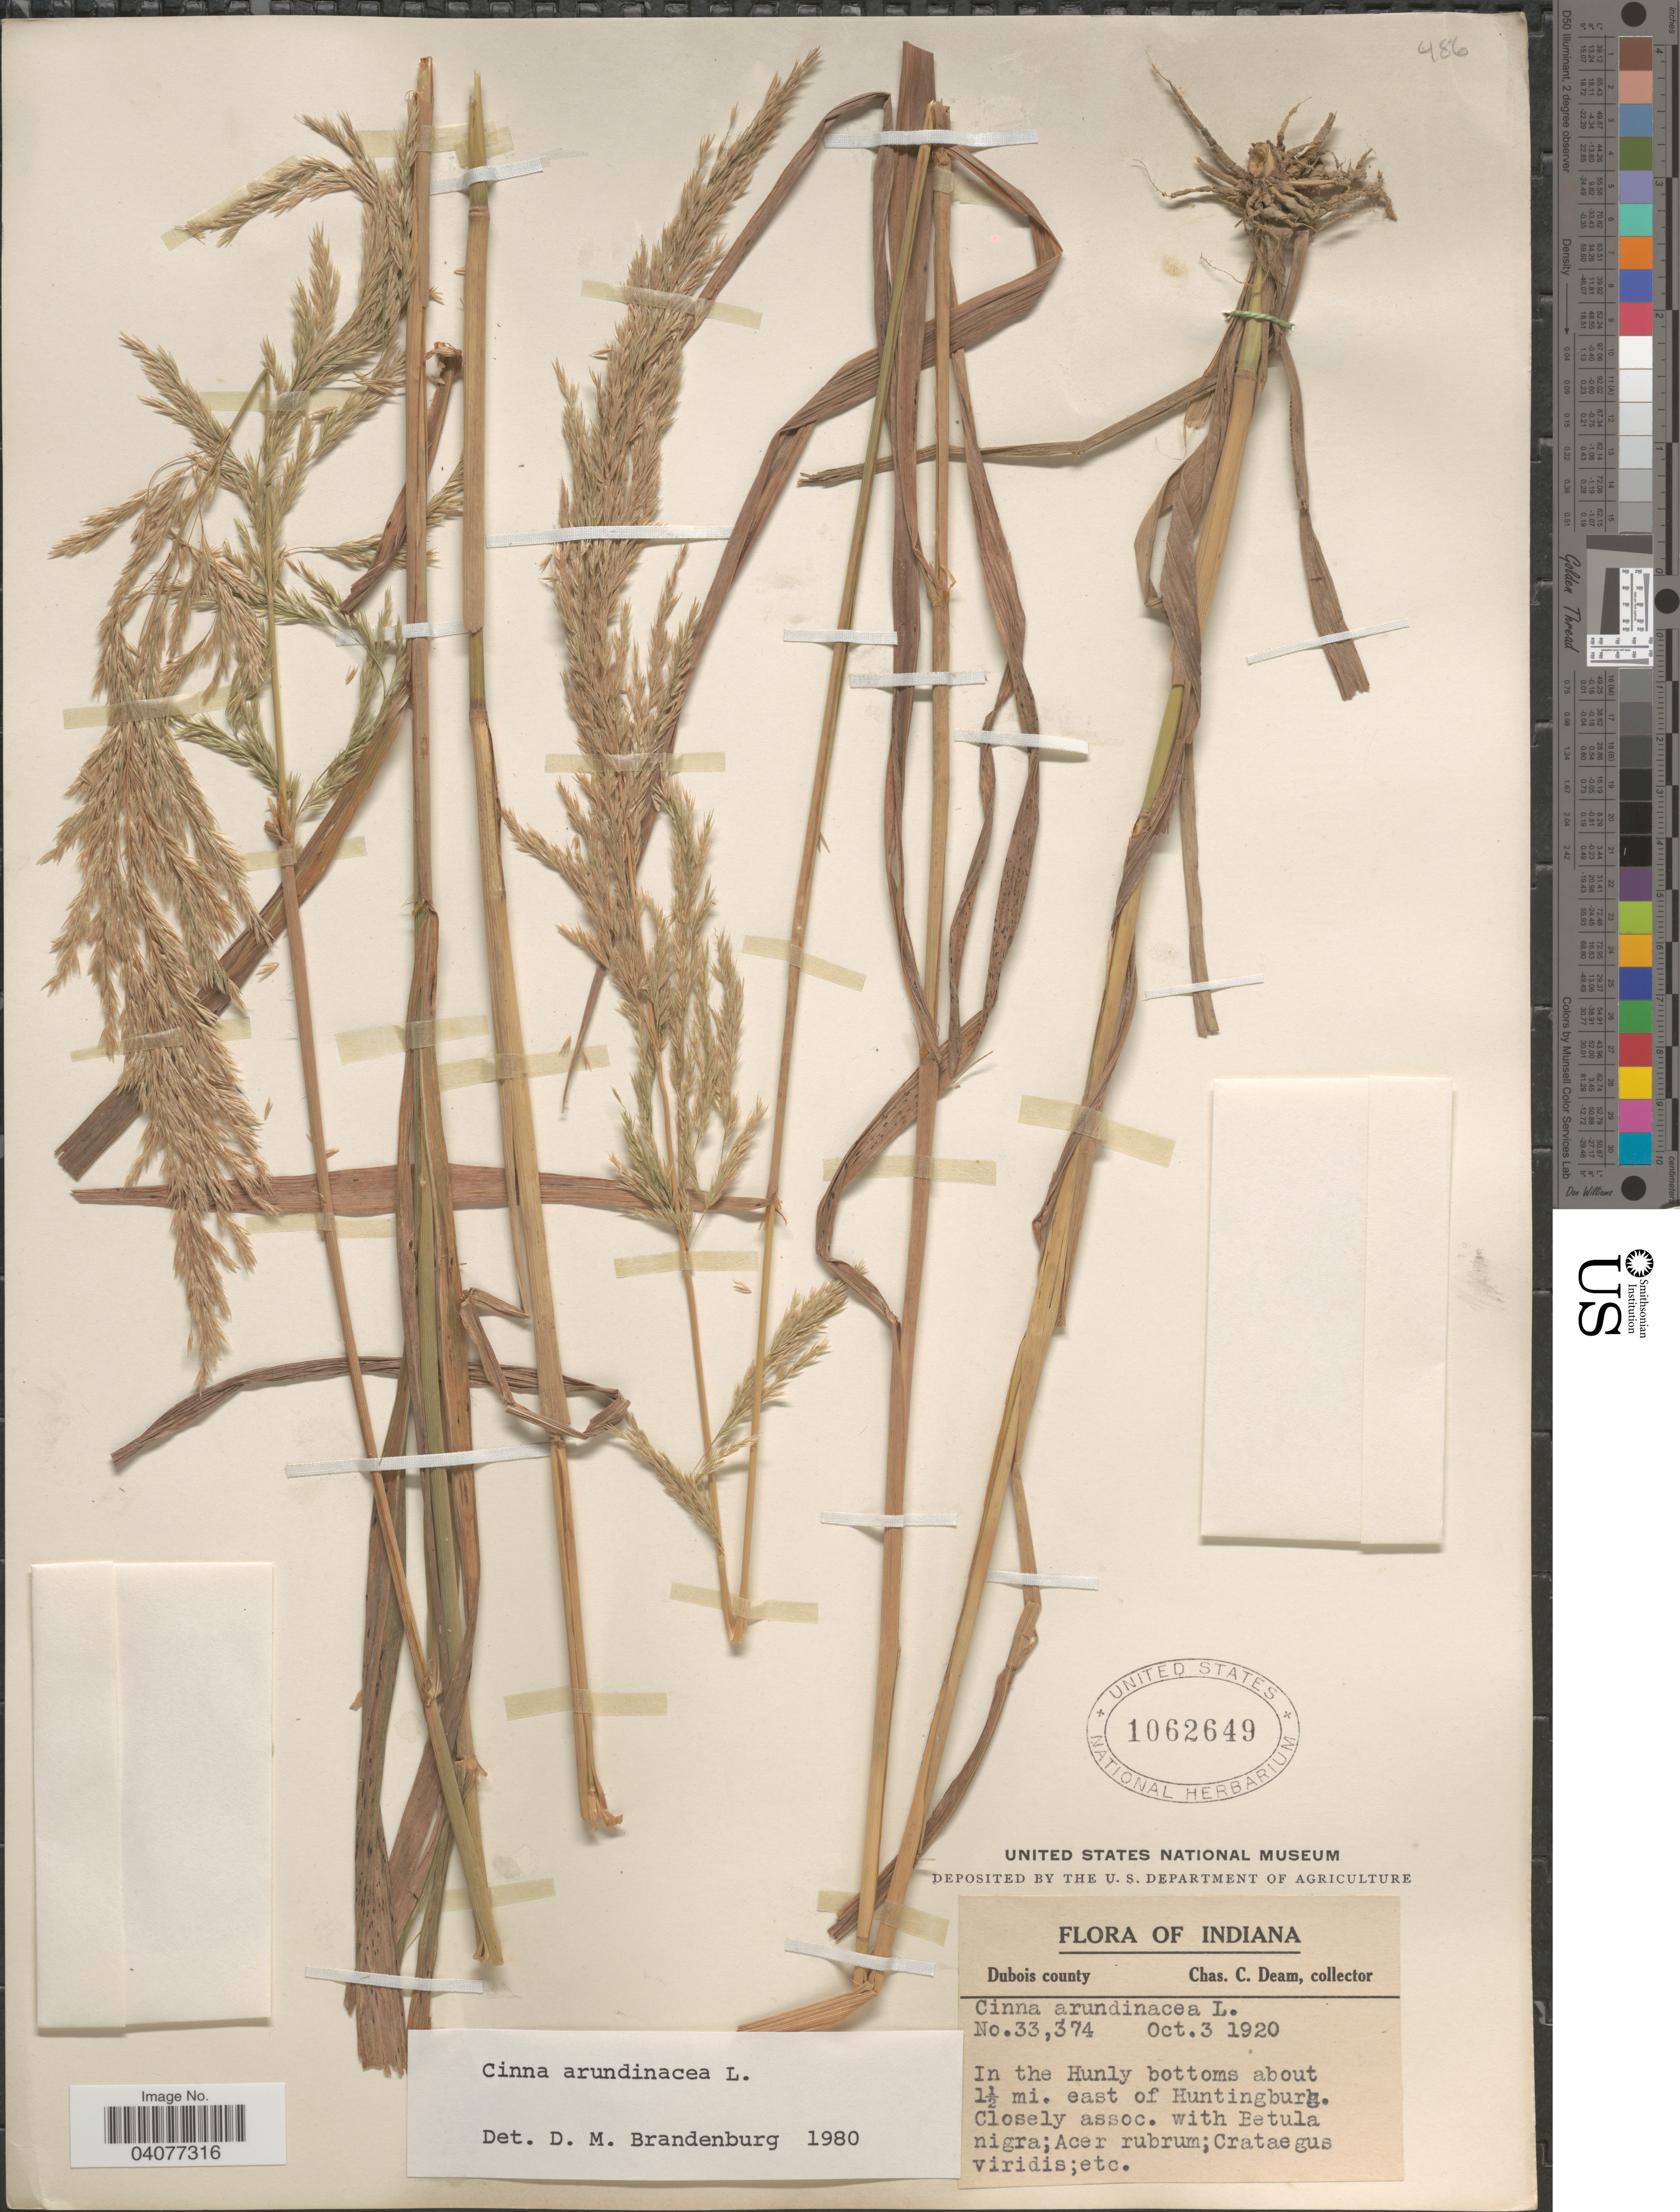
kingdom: Plantae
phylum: Tracheophyta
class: Liliopsida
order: Poales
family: Poaceae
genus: Cinna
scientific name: Cinna arundinacea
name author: L.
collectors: C. C. Deam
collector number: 33374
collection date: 1920-10-03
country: United States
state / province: Indiana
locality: Dubois county. In the Hunly bottoms about 1½ mi. east of Huntingburg.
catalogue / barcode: US 1062649